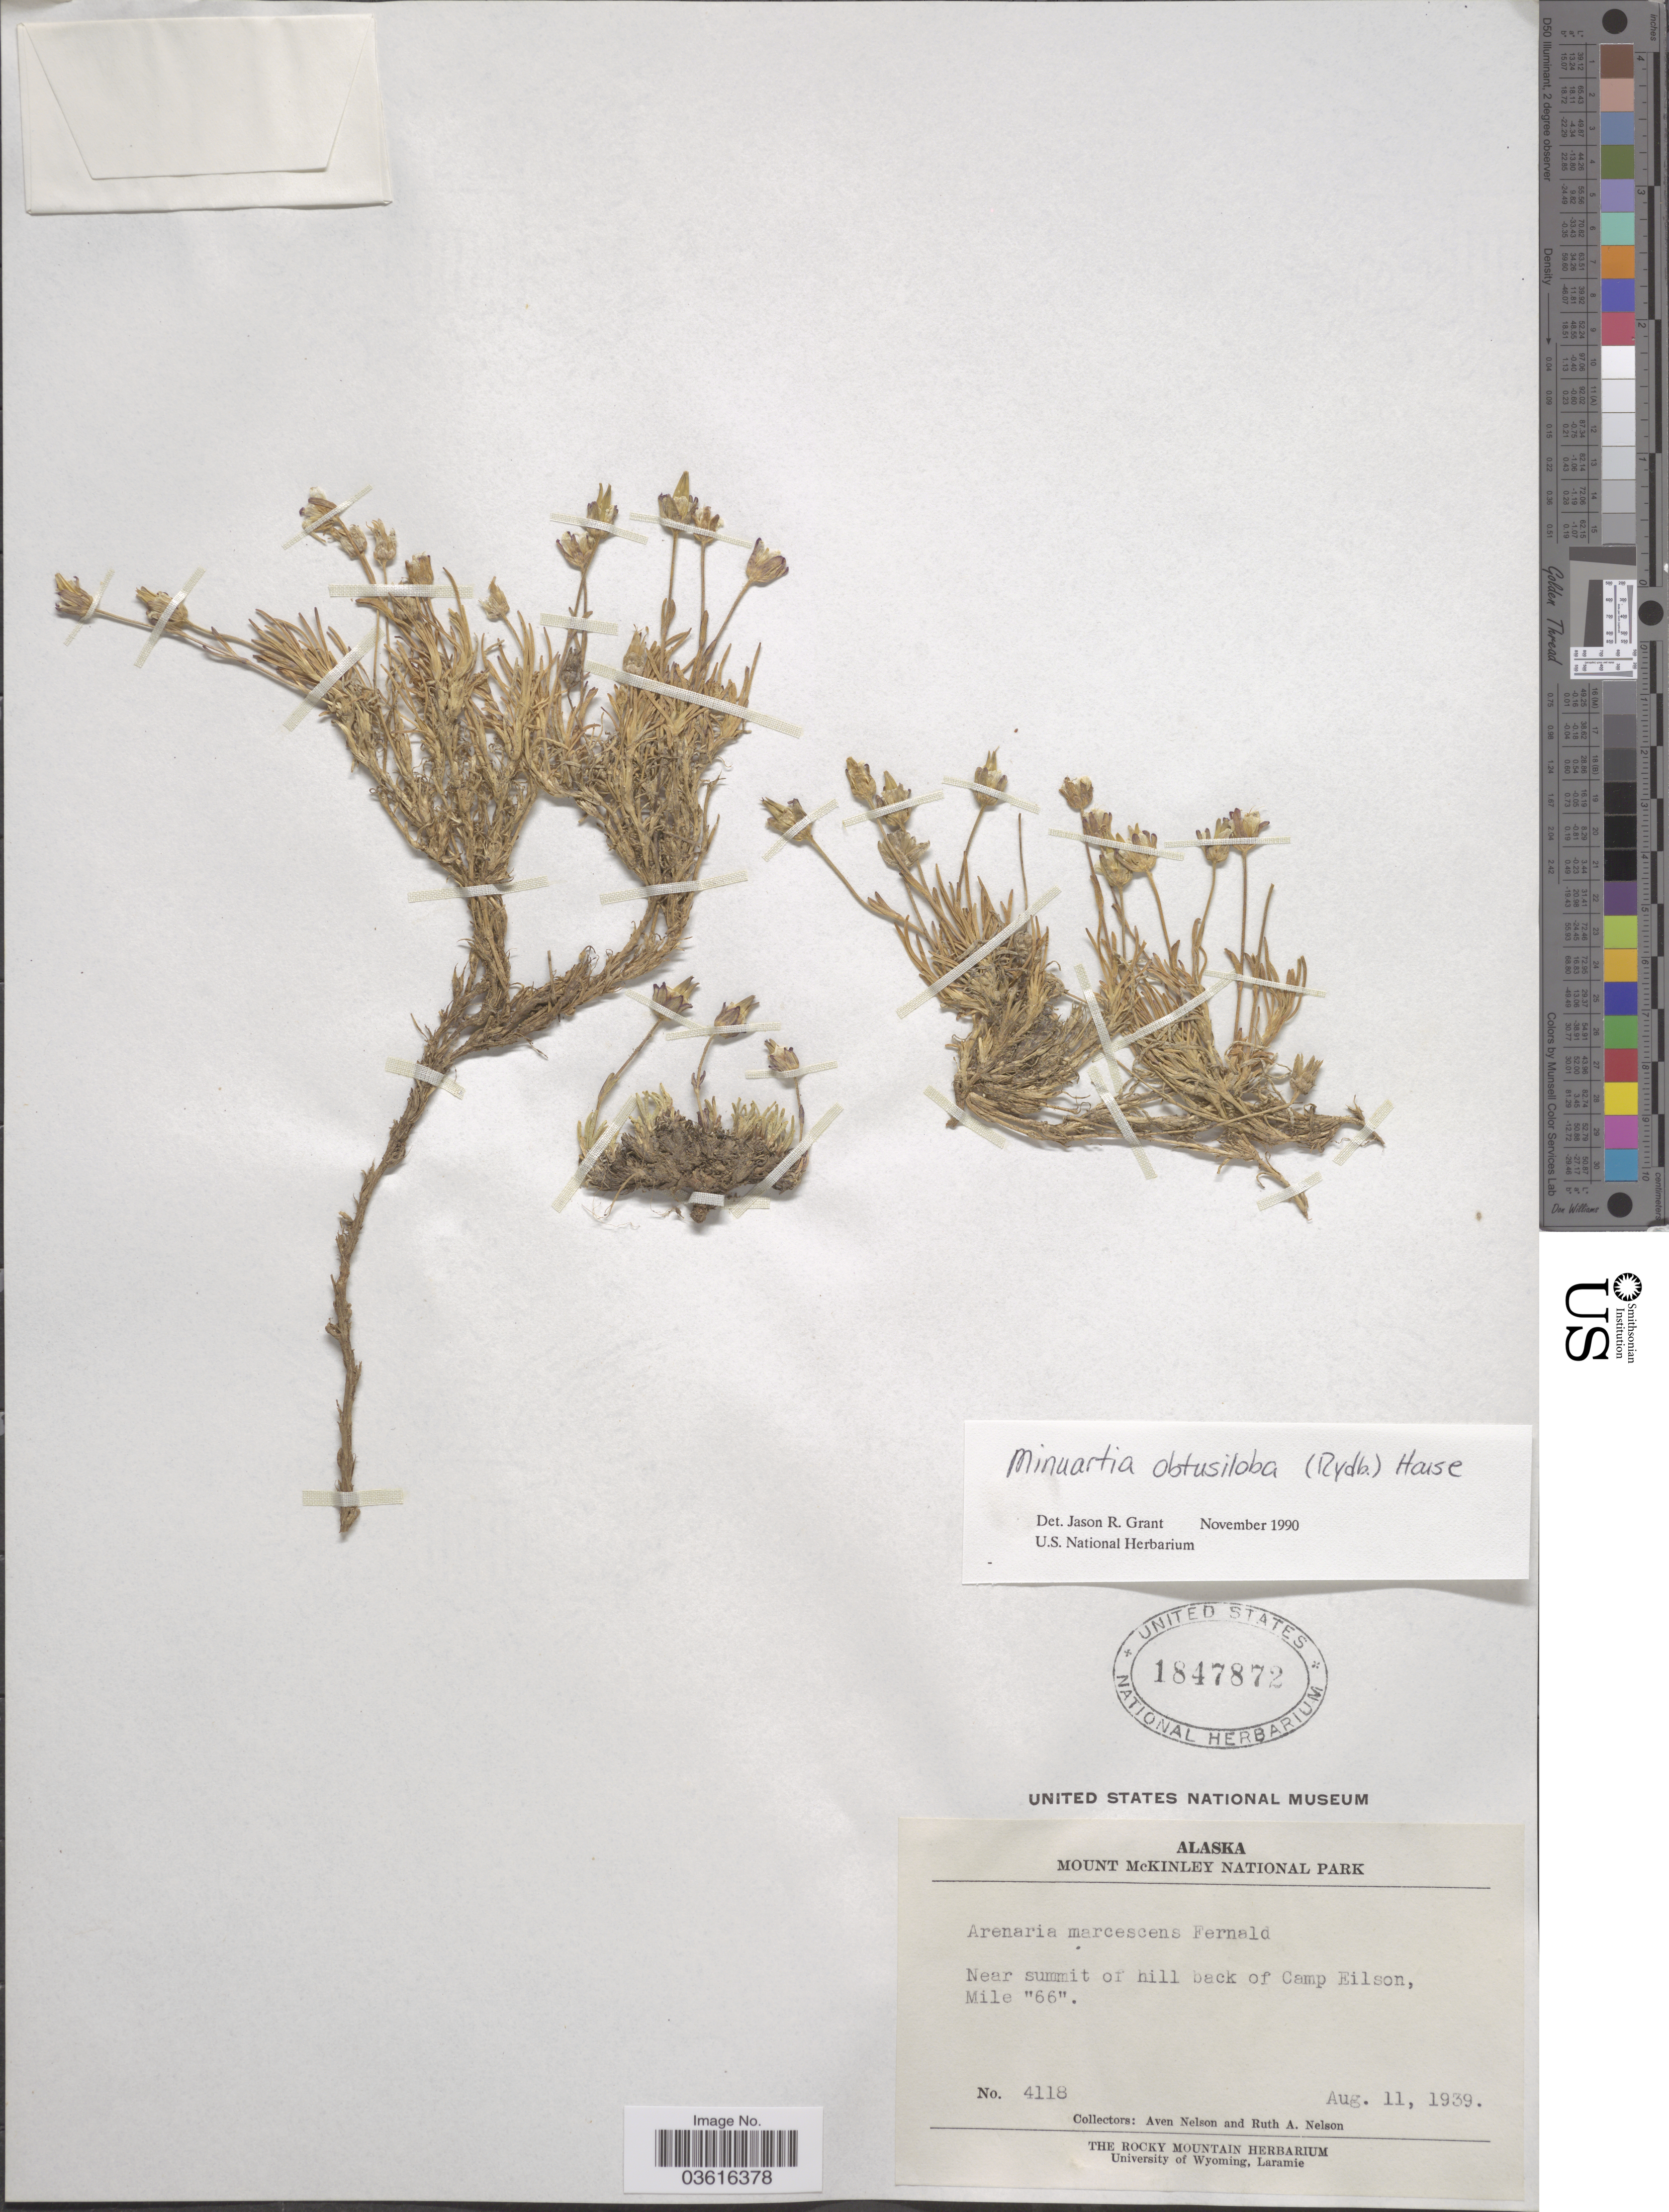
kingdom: Plantae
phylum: Tracheophyta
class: Magnoliopsida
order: Caryophyllales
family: Caryophyllaceae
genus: Cherleria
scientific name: Cherleria arctica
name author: (Steven ex Ser.) A.J. Moore & Dillenb.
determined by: Strong, M. T., (US), Smithsonian Institution - National Museum of Natural History (UNITED STATES)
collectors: A. Nelson & R. A. Nelson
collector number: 4118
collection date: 1939-08-11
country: United States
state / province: Alaska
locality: Mount McKinley National Park. Near summit of hill back of Camp Eilson, Mile "66".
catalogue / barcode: US 1847872